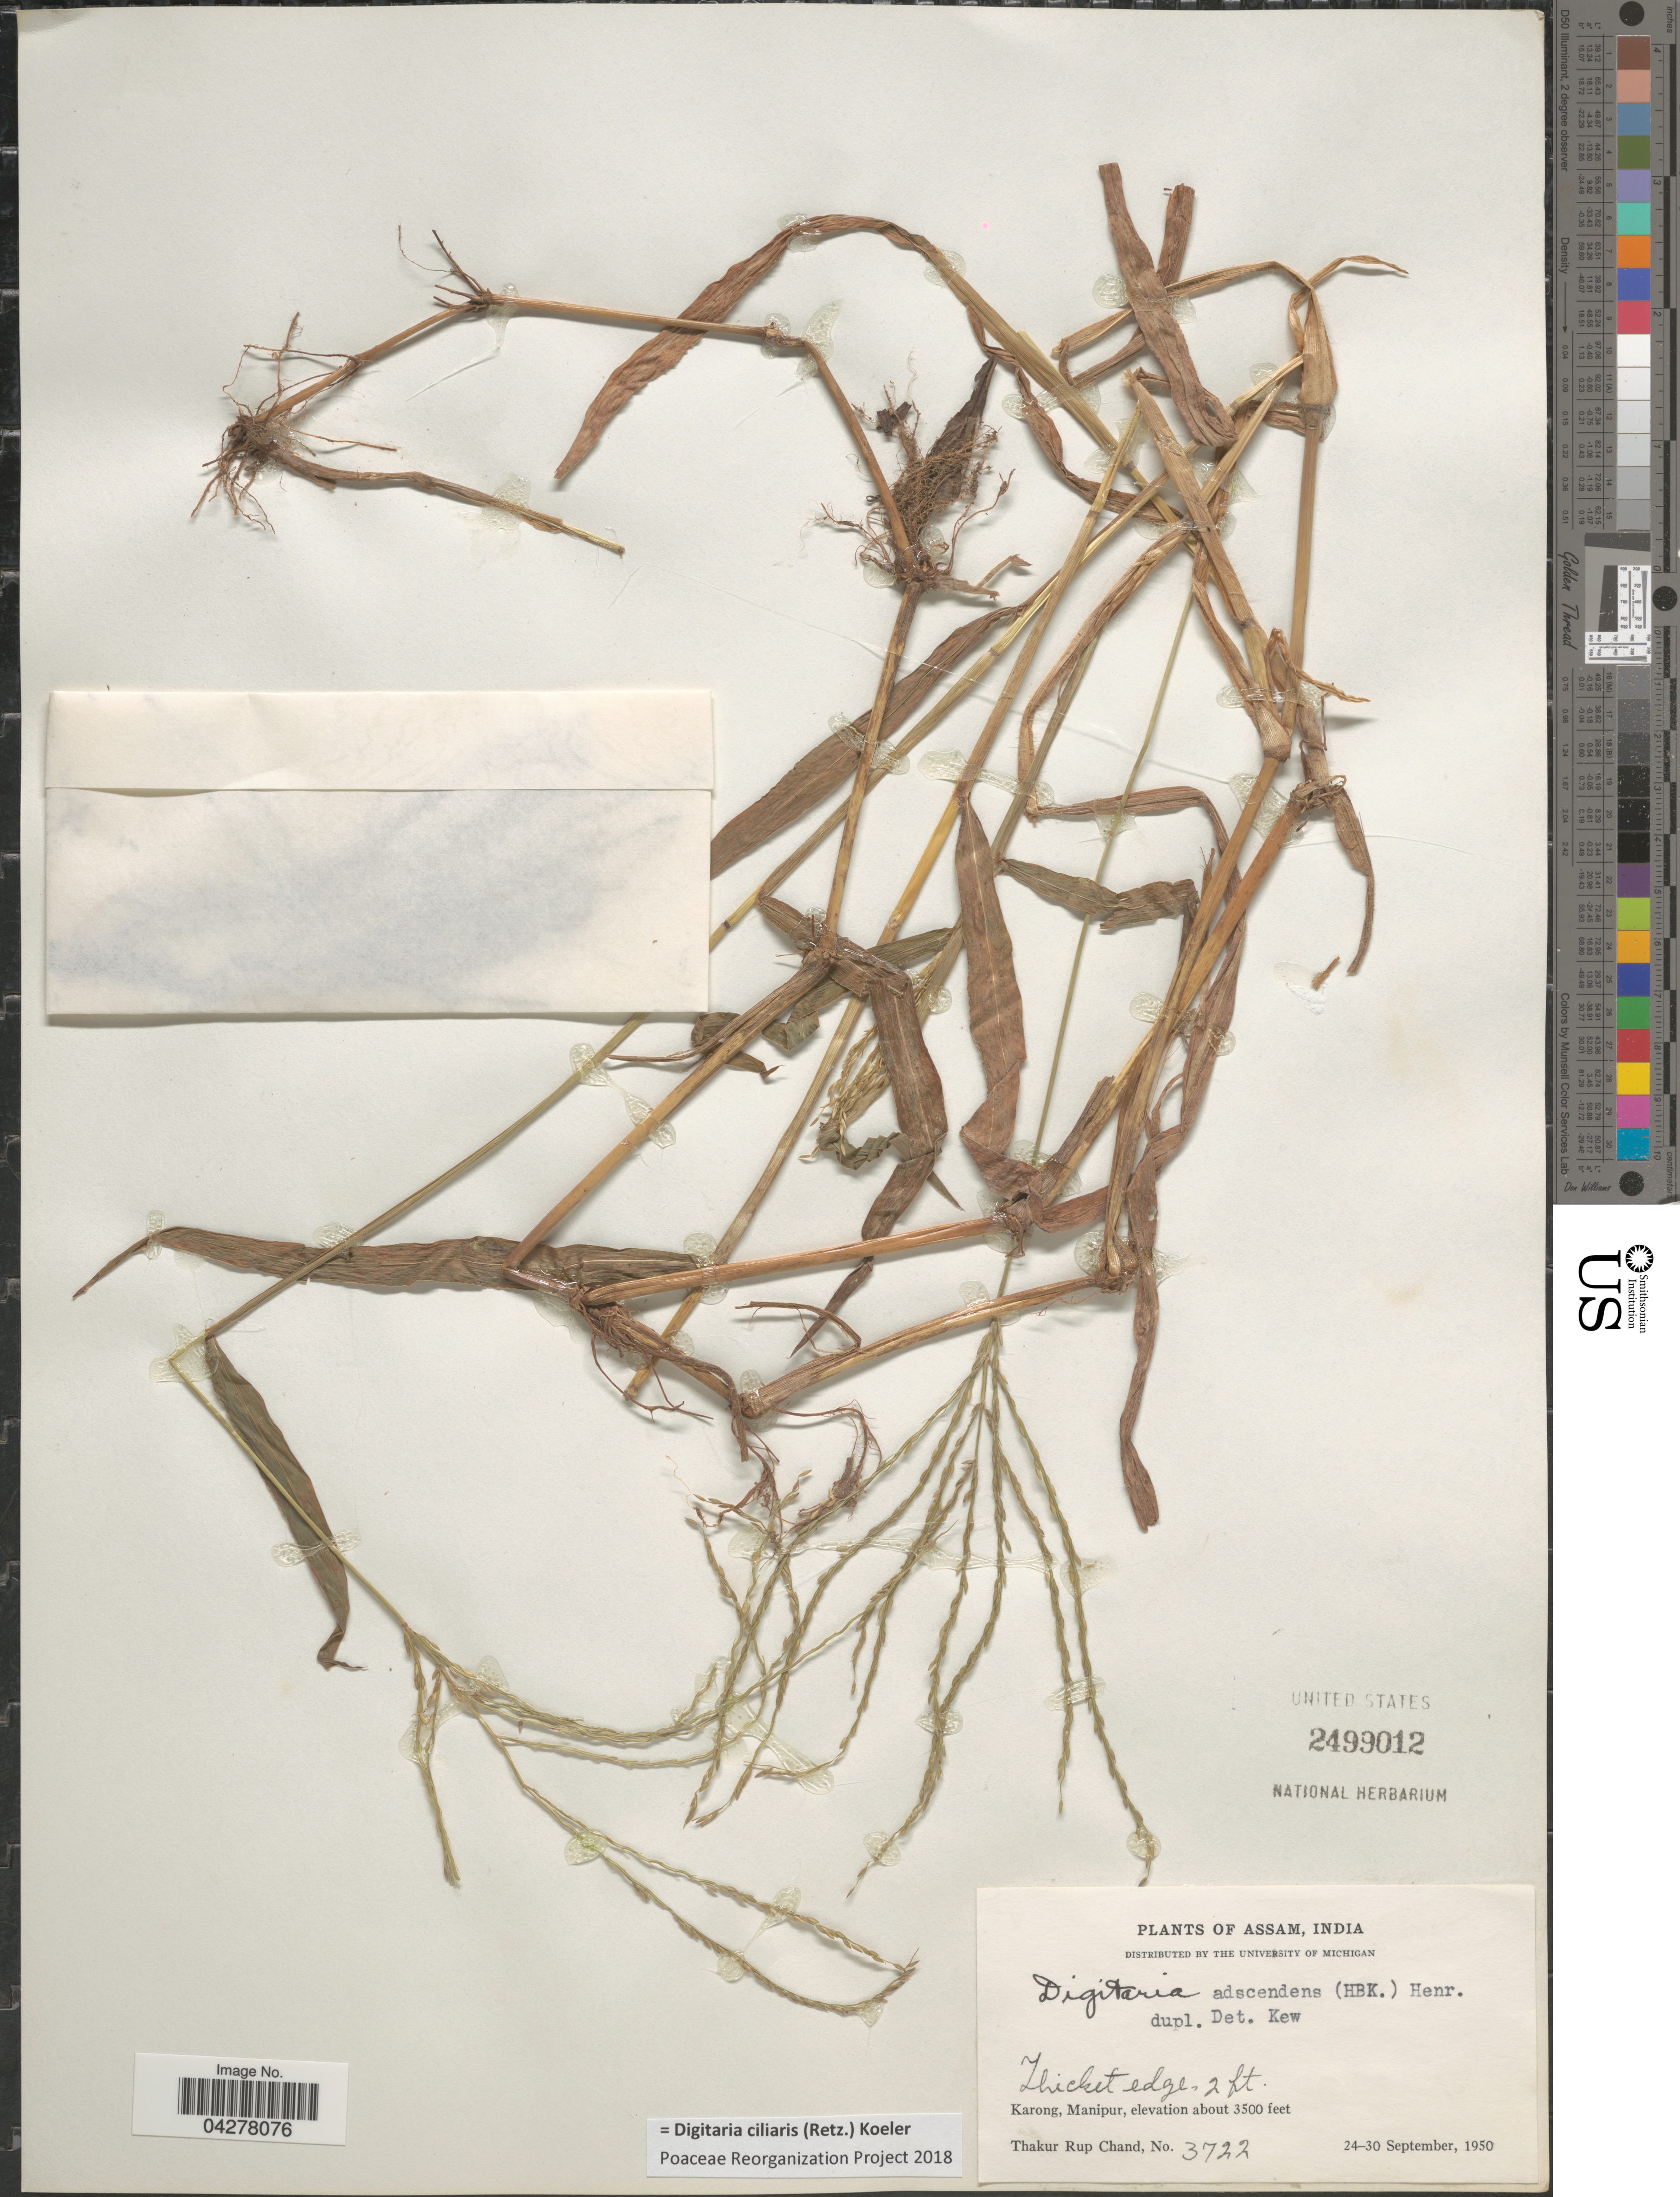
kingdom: Plantae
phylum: Tracheophyta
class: Liliopsida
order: Poales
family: Poaceae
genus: Digitaria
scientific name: Digitaria ciliaris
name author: (Retz.) Koeler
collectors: T. R. Chand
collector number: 3722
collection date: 1950-09-24/1950-09-30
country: India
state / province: Manipur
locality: Karong, Manipur.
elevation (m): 1067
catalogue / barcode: US 2499012